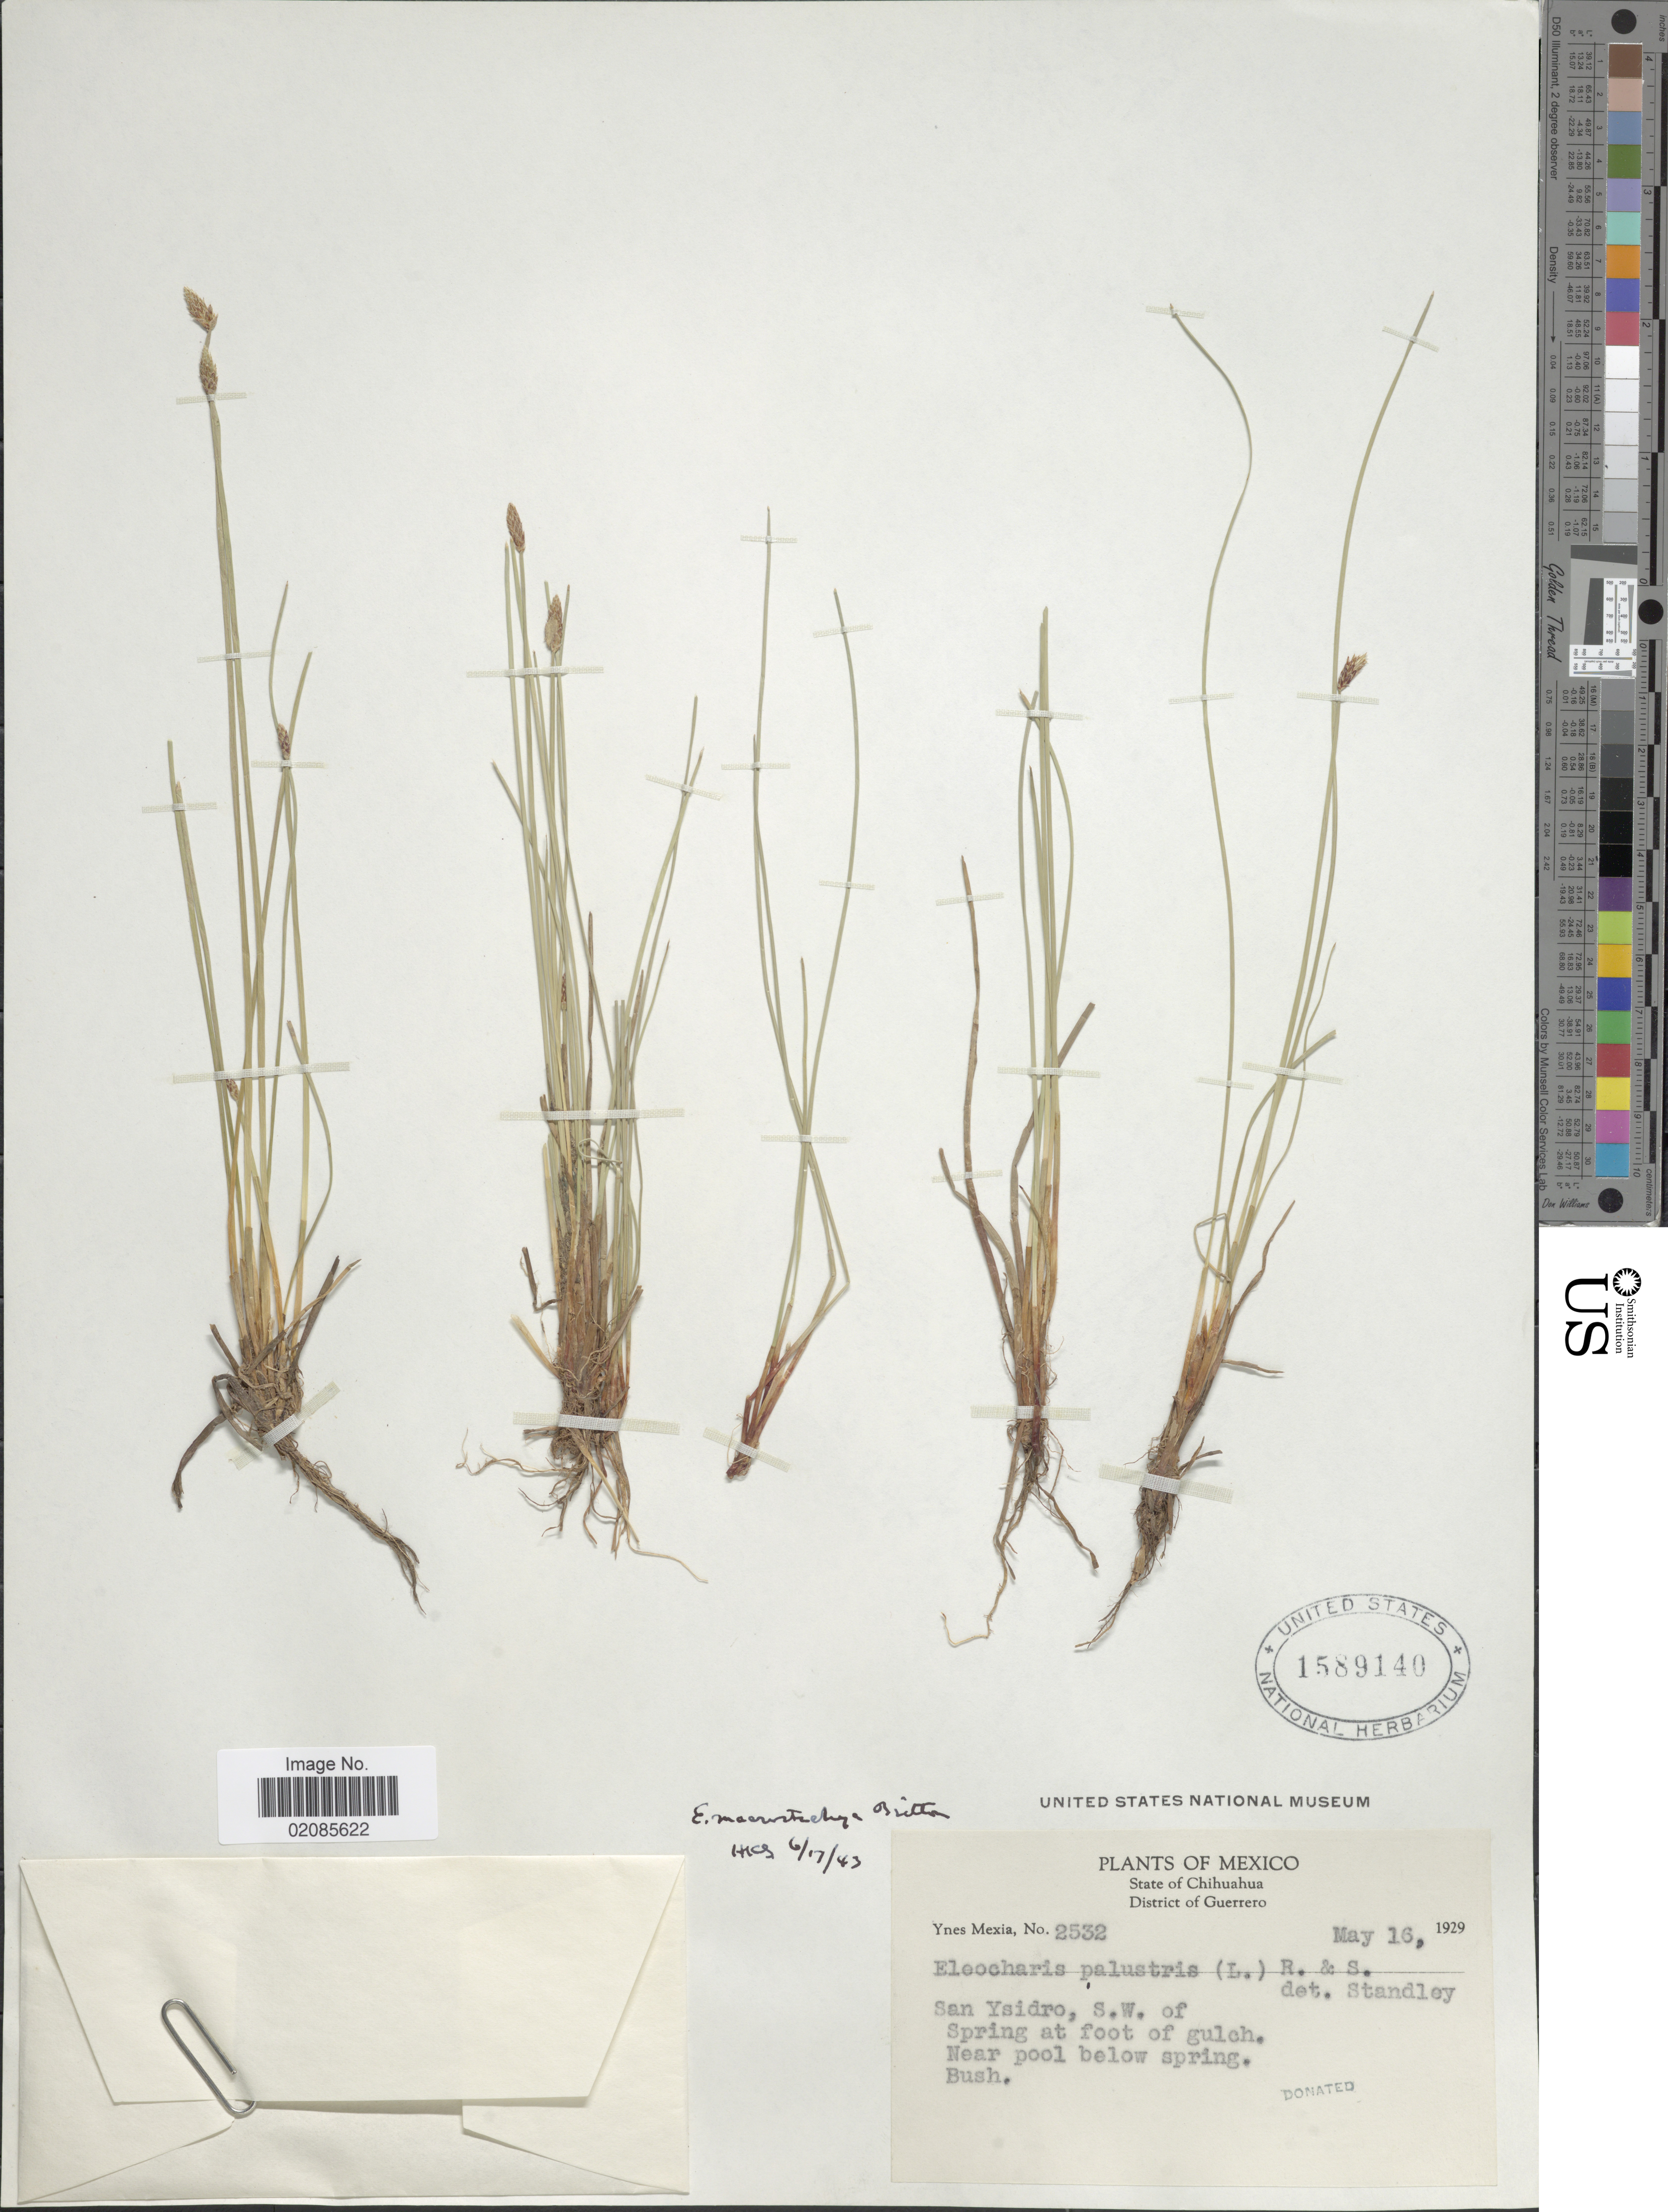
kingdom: Plantae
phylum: Tracheophyta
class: Liliopsida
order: Poales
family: Cyperaceae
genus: Eleocharis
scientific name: Eleocharis macrostachya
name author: Britton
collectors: Y. Mexia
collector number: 2532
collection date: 1929-05-16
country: Mexico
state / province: Chihuahua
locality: District of Guerrero, San Ysidro, S.W. of Spring at foor of gulch, near pool below spring, bush.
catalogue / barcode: US 1589140